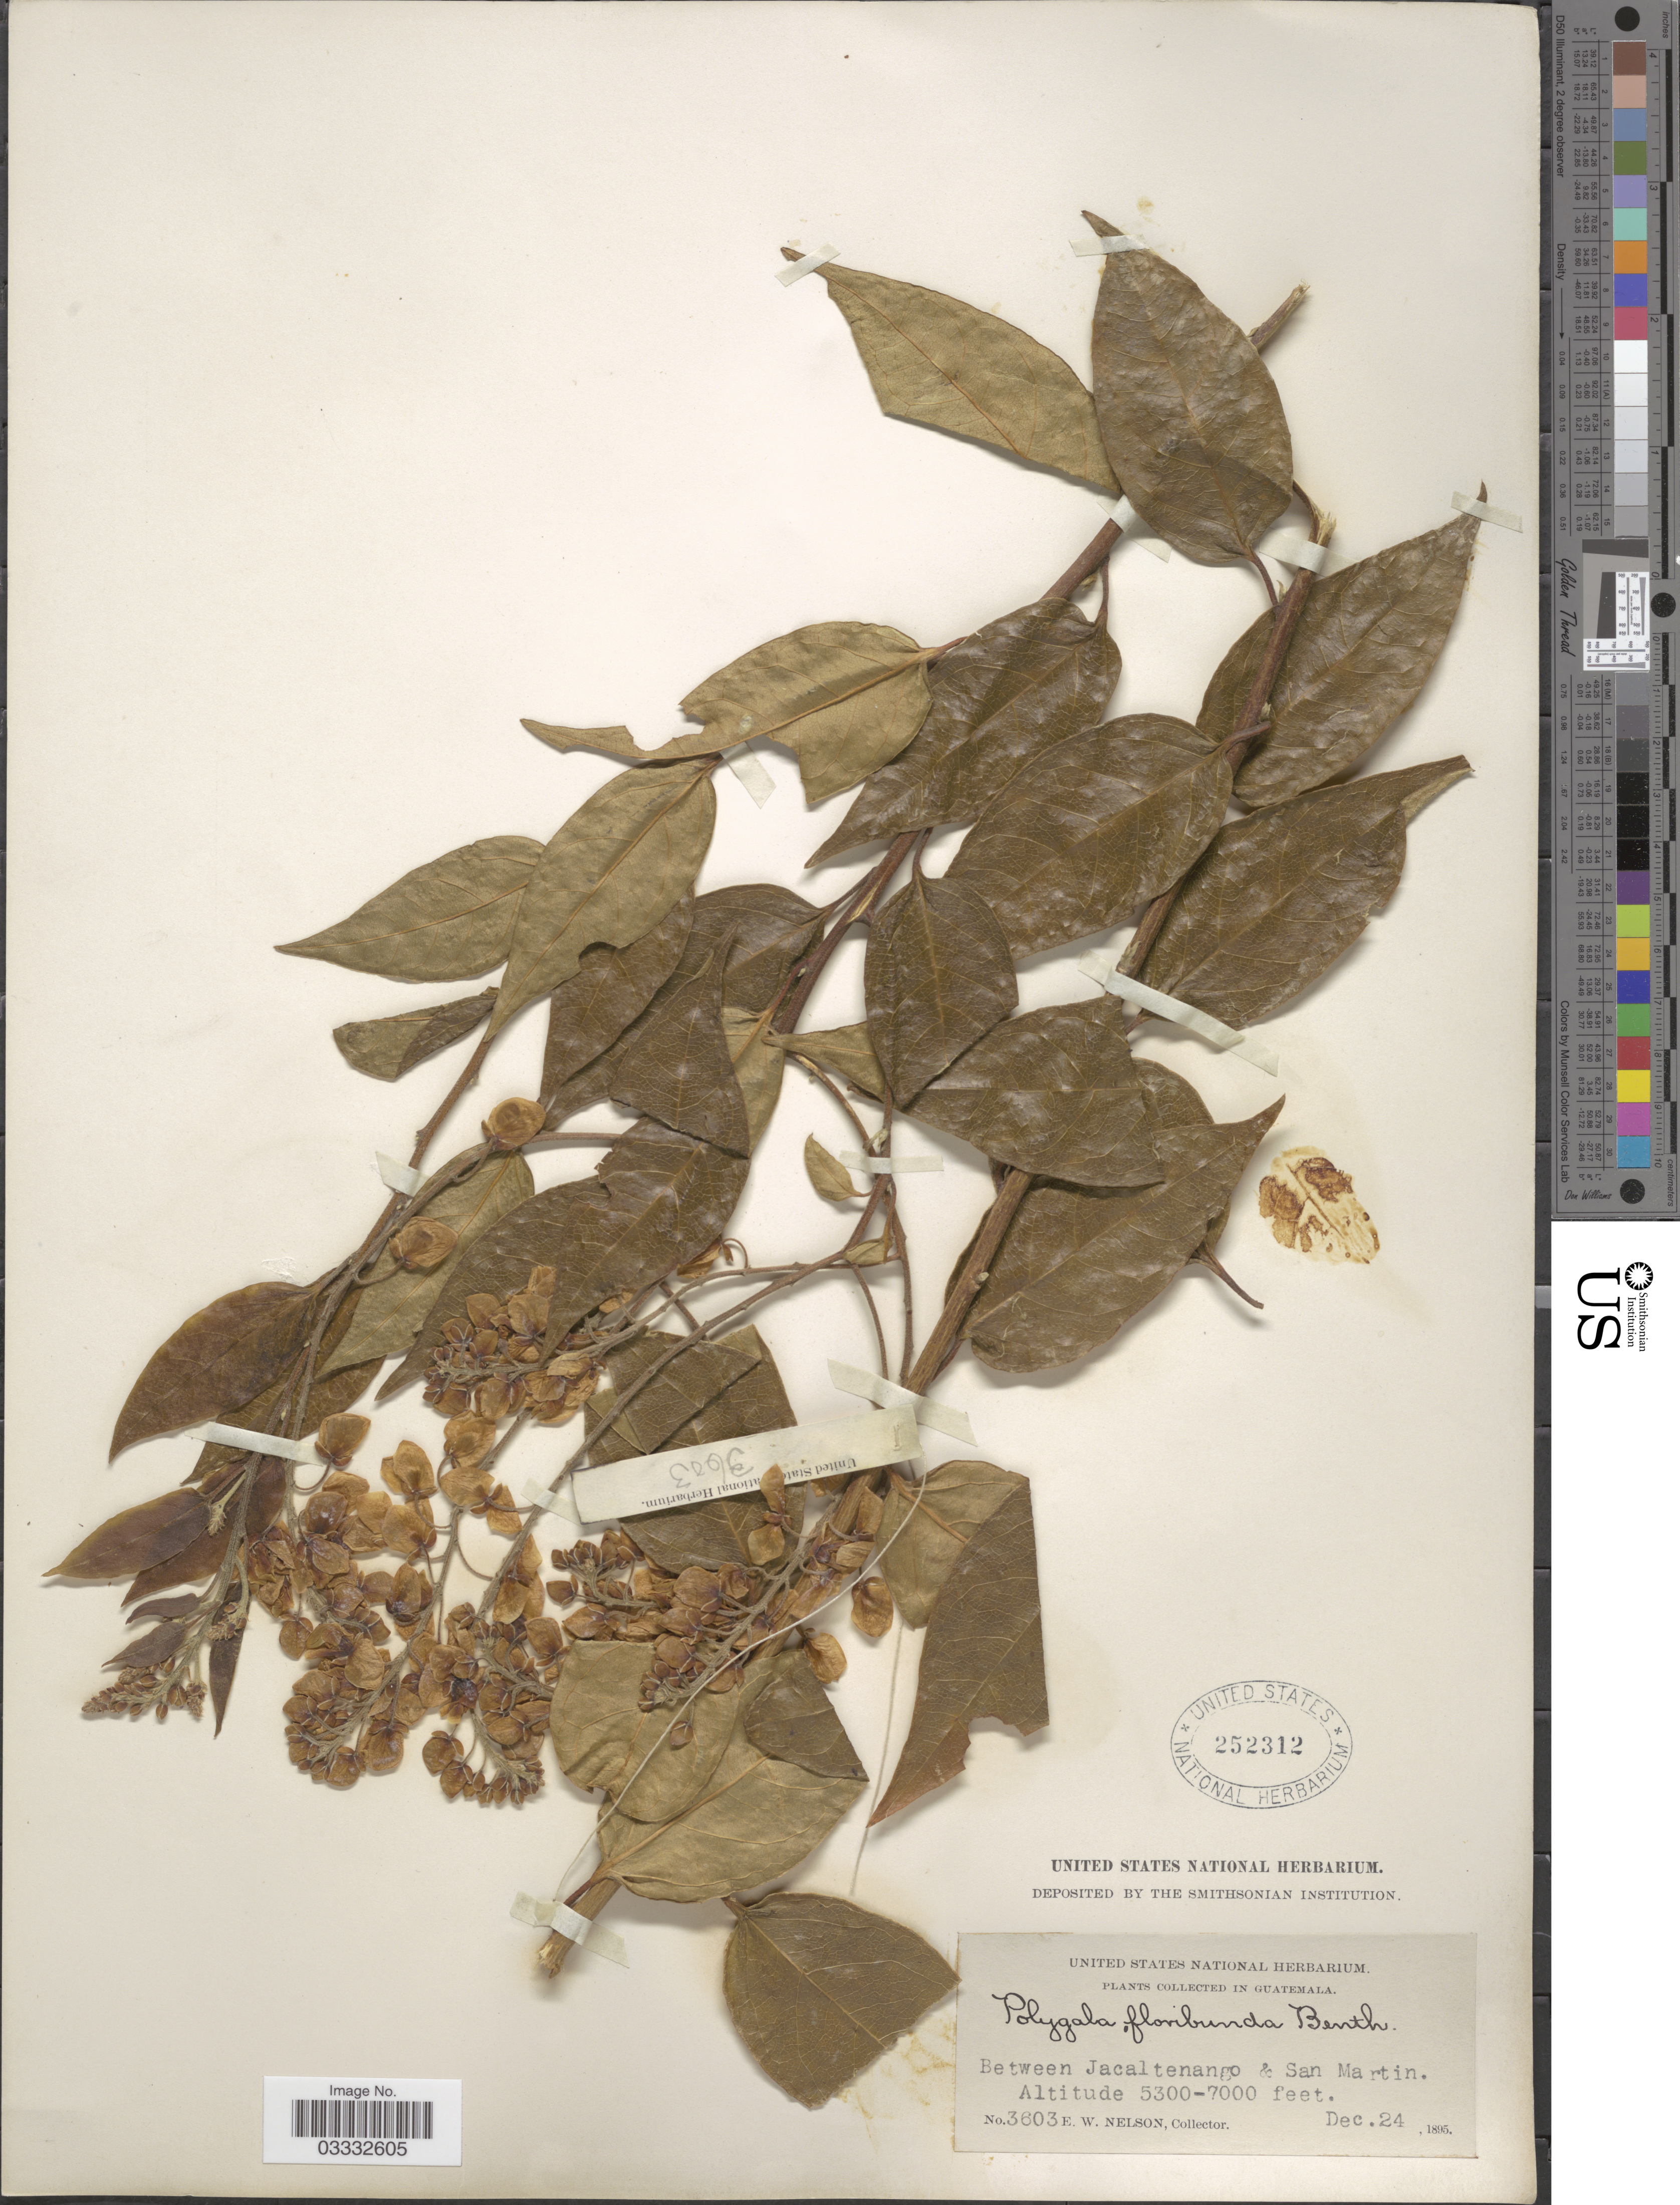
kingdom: Plantae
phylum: Tracheophyta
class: Magnoliopsida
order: Fabales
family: Polygalaceae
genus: Asemeia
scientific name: Asemeia floribunda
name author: (Benth.) J.F.B. Pastore & J.R. Abbott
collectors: E. W. Nelson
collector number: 3603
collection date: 1895-12-24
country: Guatemala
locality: Between Jacaltenango & San Martin.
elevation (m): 1615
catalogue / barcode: US 252312